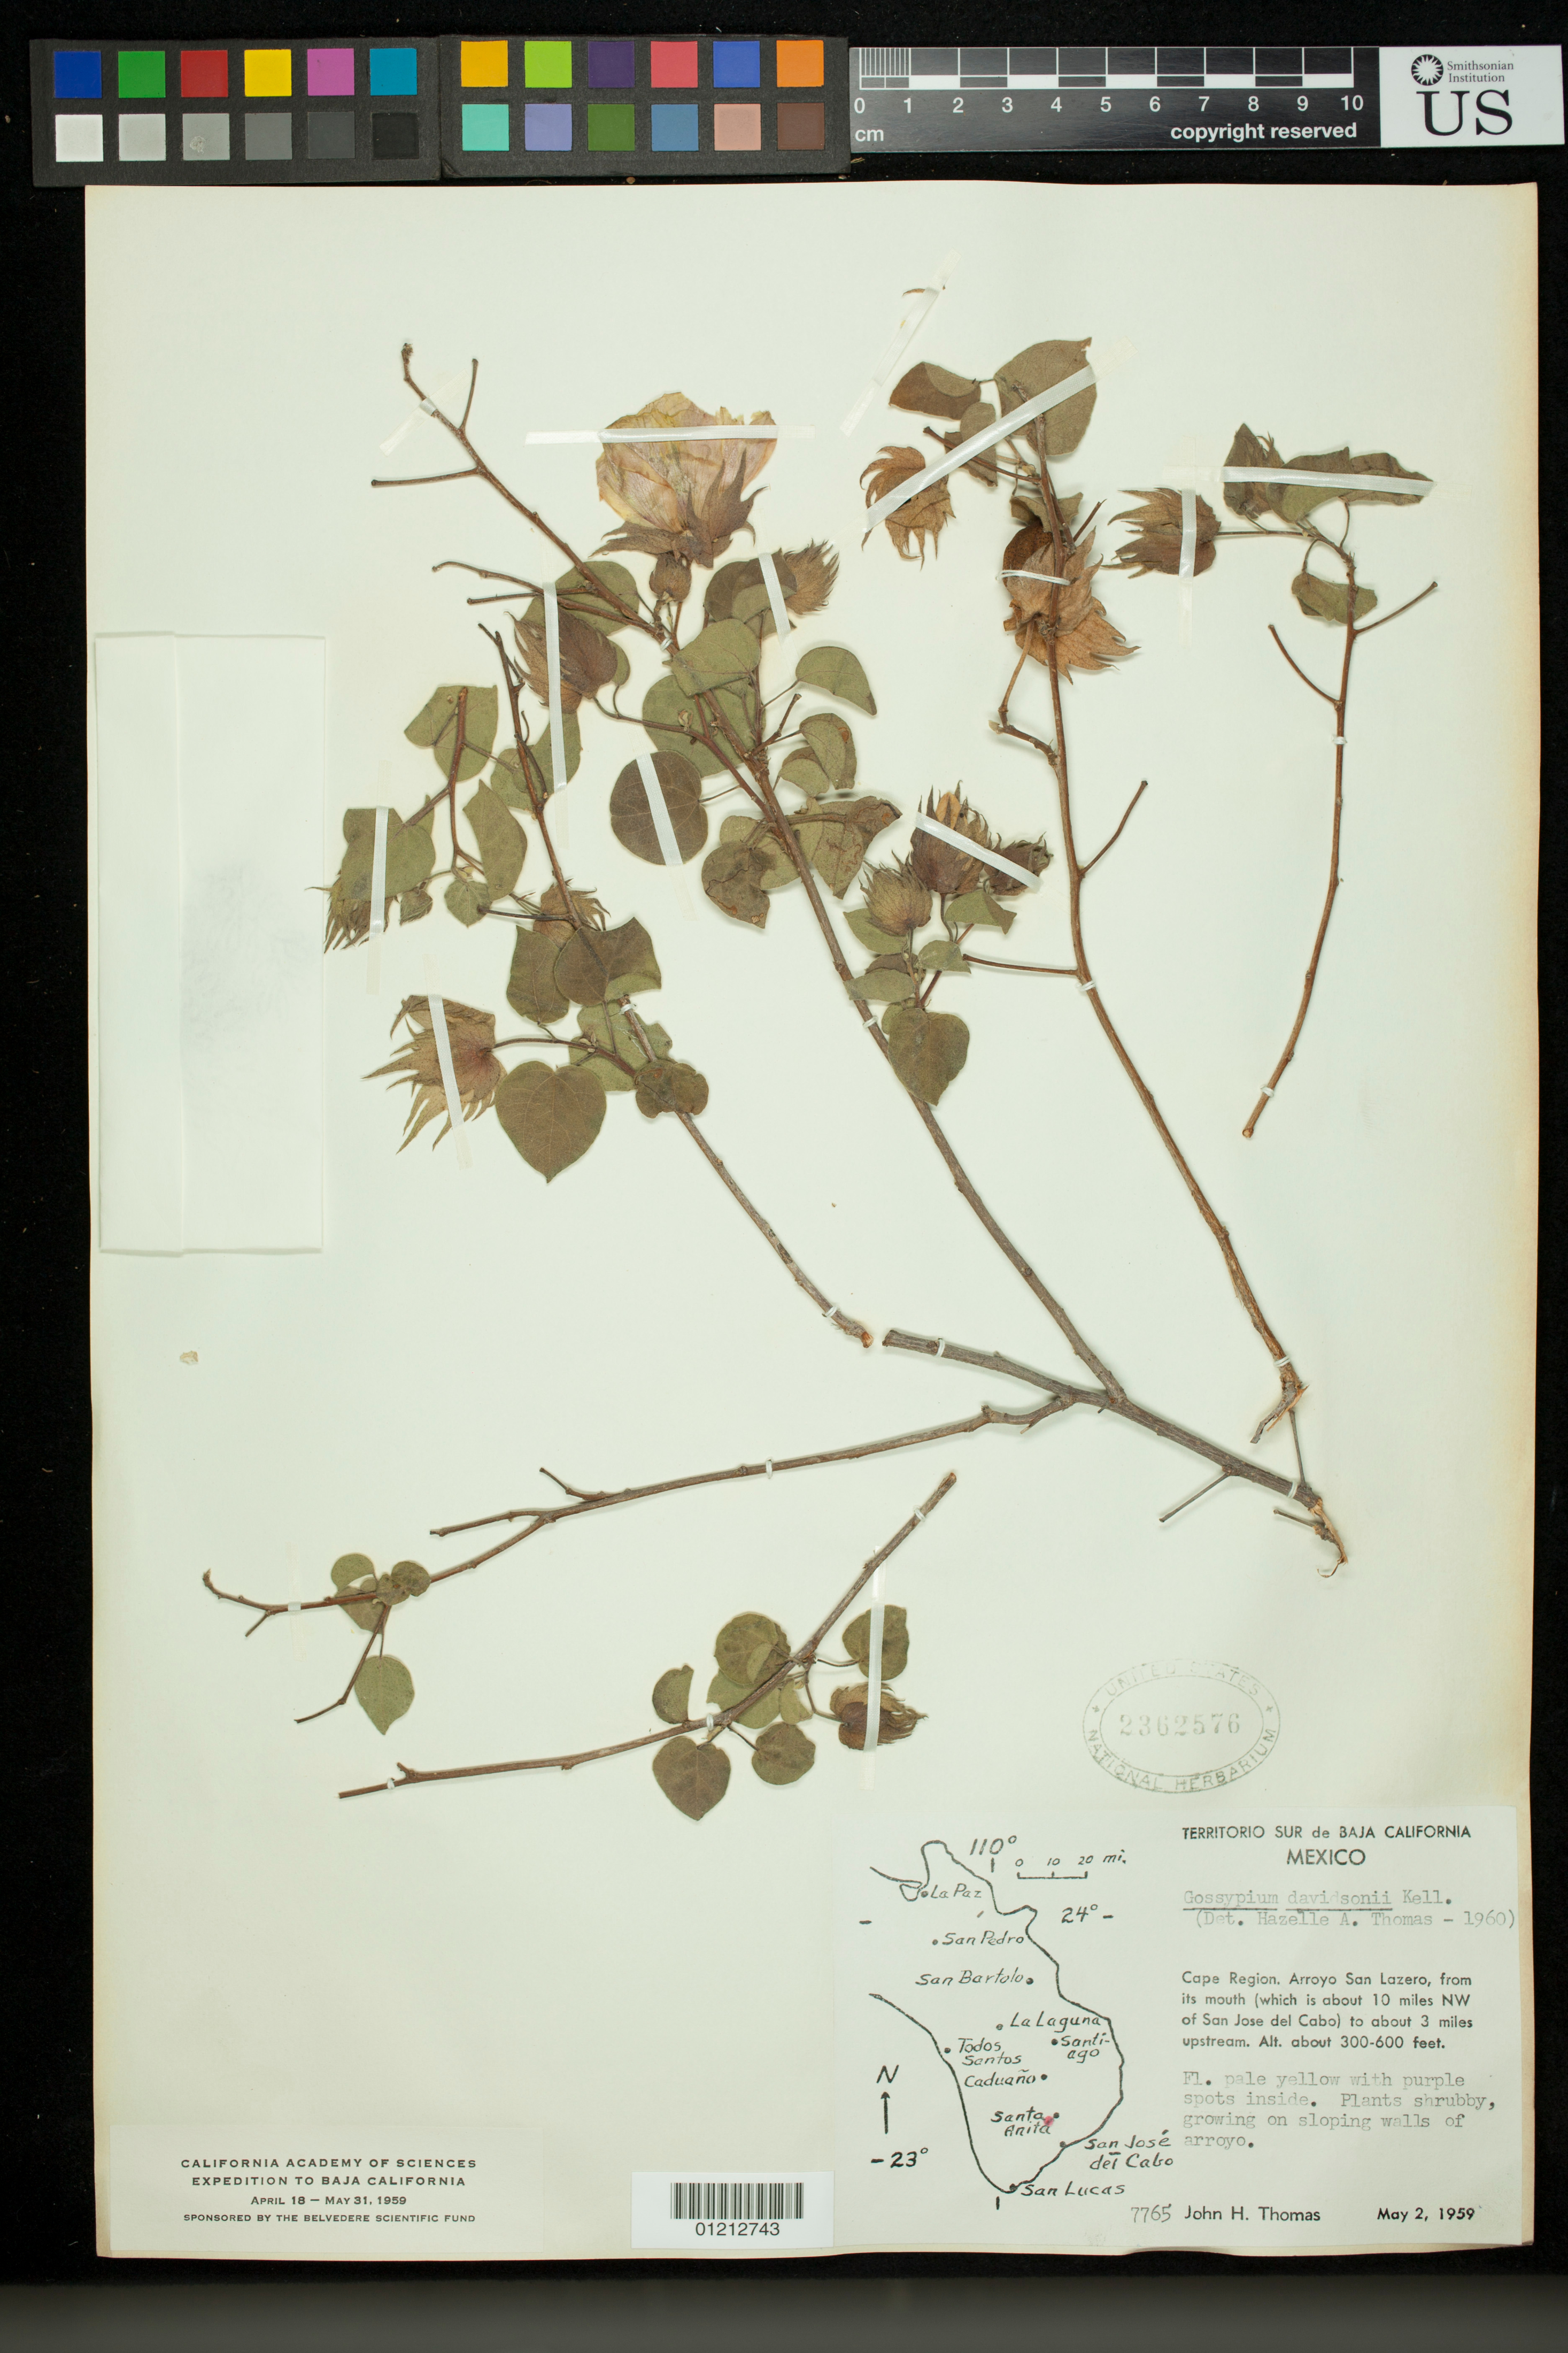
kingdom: Plantae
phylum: Tracheophyta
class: Magnoliopsida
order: Malvales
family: Malvaceae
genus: Gossypium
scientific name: Gossypium davidsonii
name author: Kellogg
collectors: J. H. Thomas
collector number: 7765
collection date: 1959-05-02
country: Mexico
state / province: Baja California Sur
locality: Cape region. Arroyo San Lazero, from its mouth (which is about 10 miles NW of San Jose del Cabo) to about 3 miles upstream.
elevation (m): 91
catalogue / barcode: US 2362576